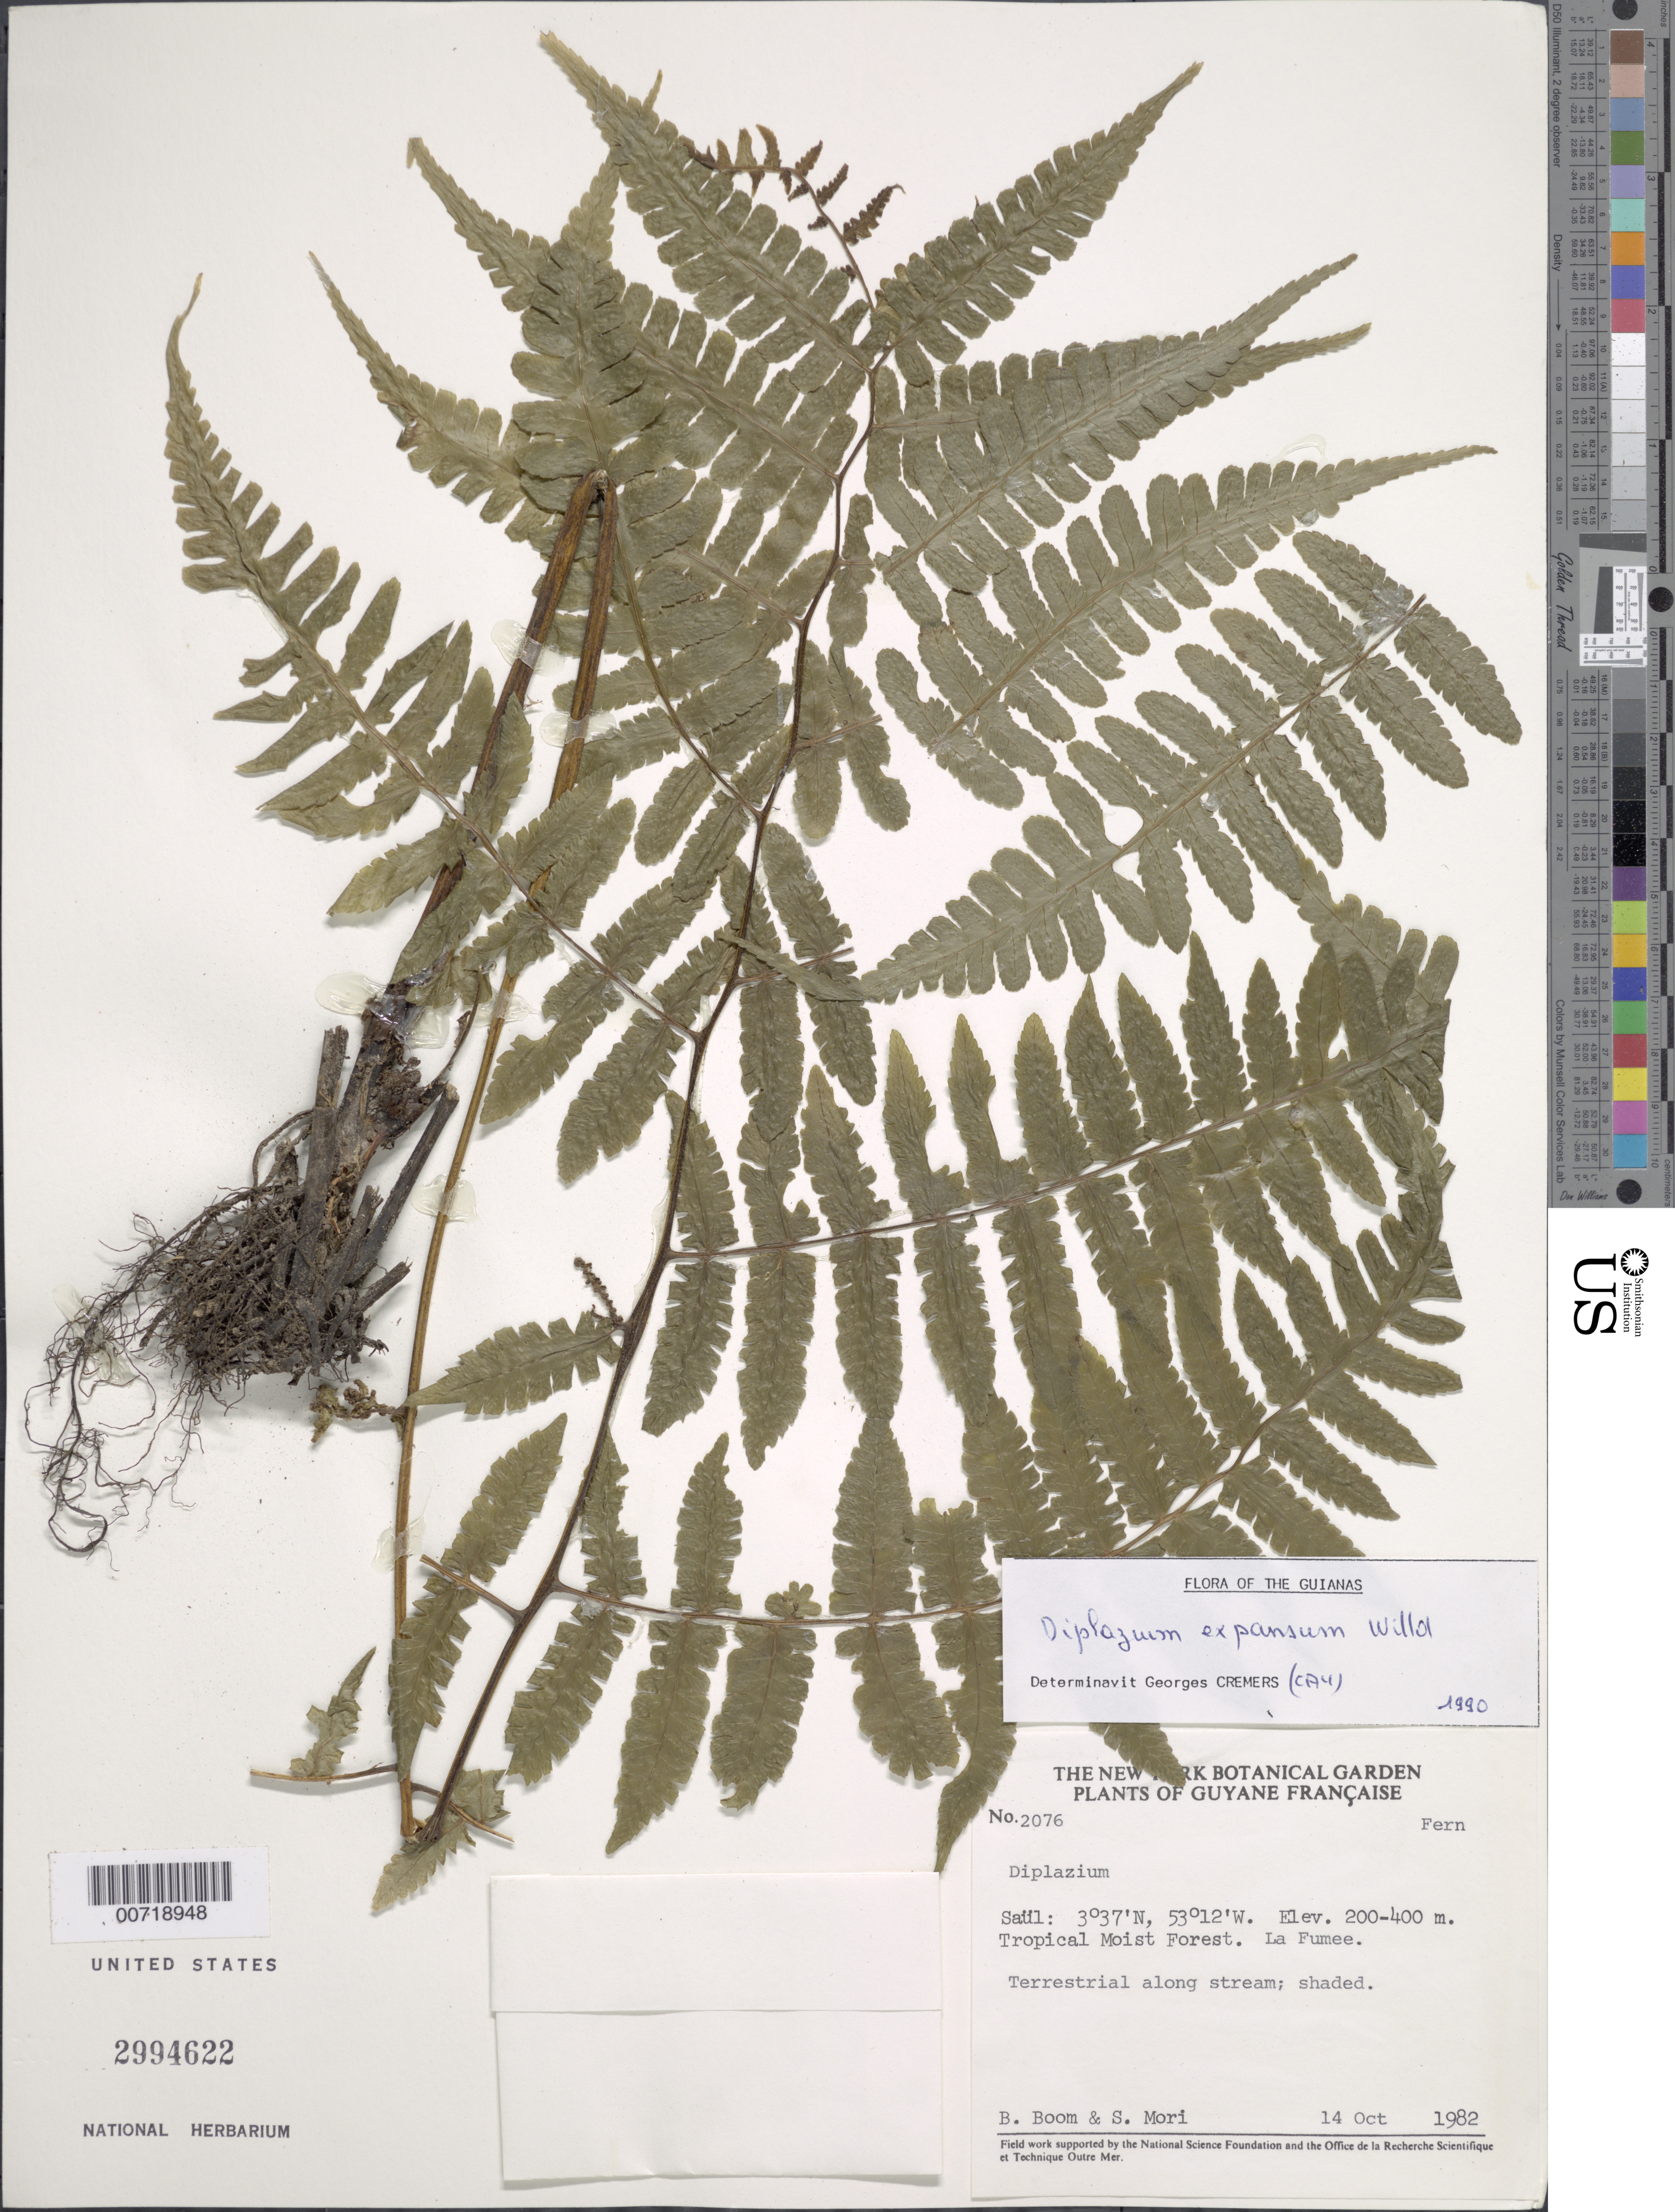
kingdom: Plantae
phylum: Tracheophyta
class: Polypodiopsida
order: Polypodiales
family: Athyriaceae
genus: Diplazium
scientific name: Diplazium expansum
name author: Willd.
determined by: Cremers, Georges A.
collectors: B. M. Boom & S. Mori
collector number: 2076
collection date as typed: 14-Oct-82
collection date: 1982-10-14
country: French Guiana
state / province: Saint-Laurent-du-Maroni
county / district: Saül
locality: Monts La Fumée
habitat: Tropical moist forest, along stream; shaded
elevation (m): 200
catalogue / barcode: US 2994622